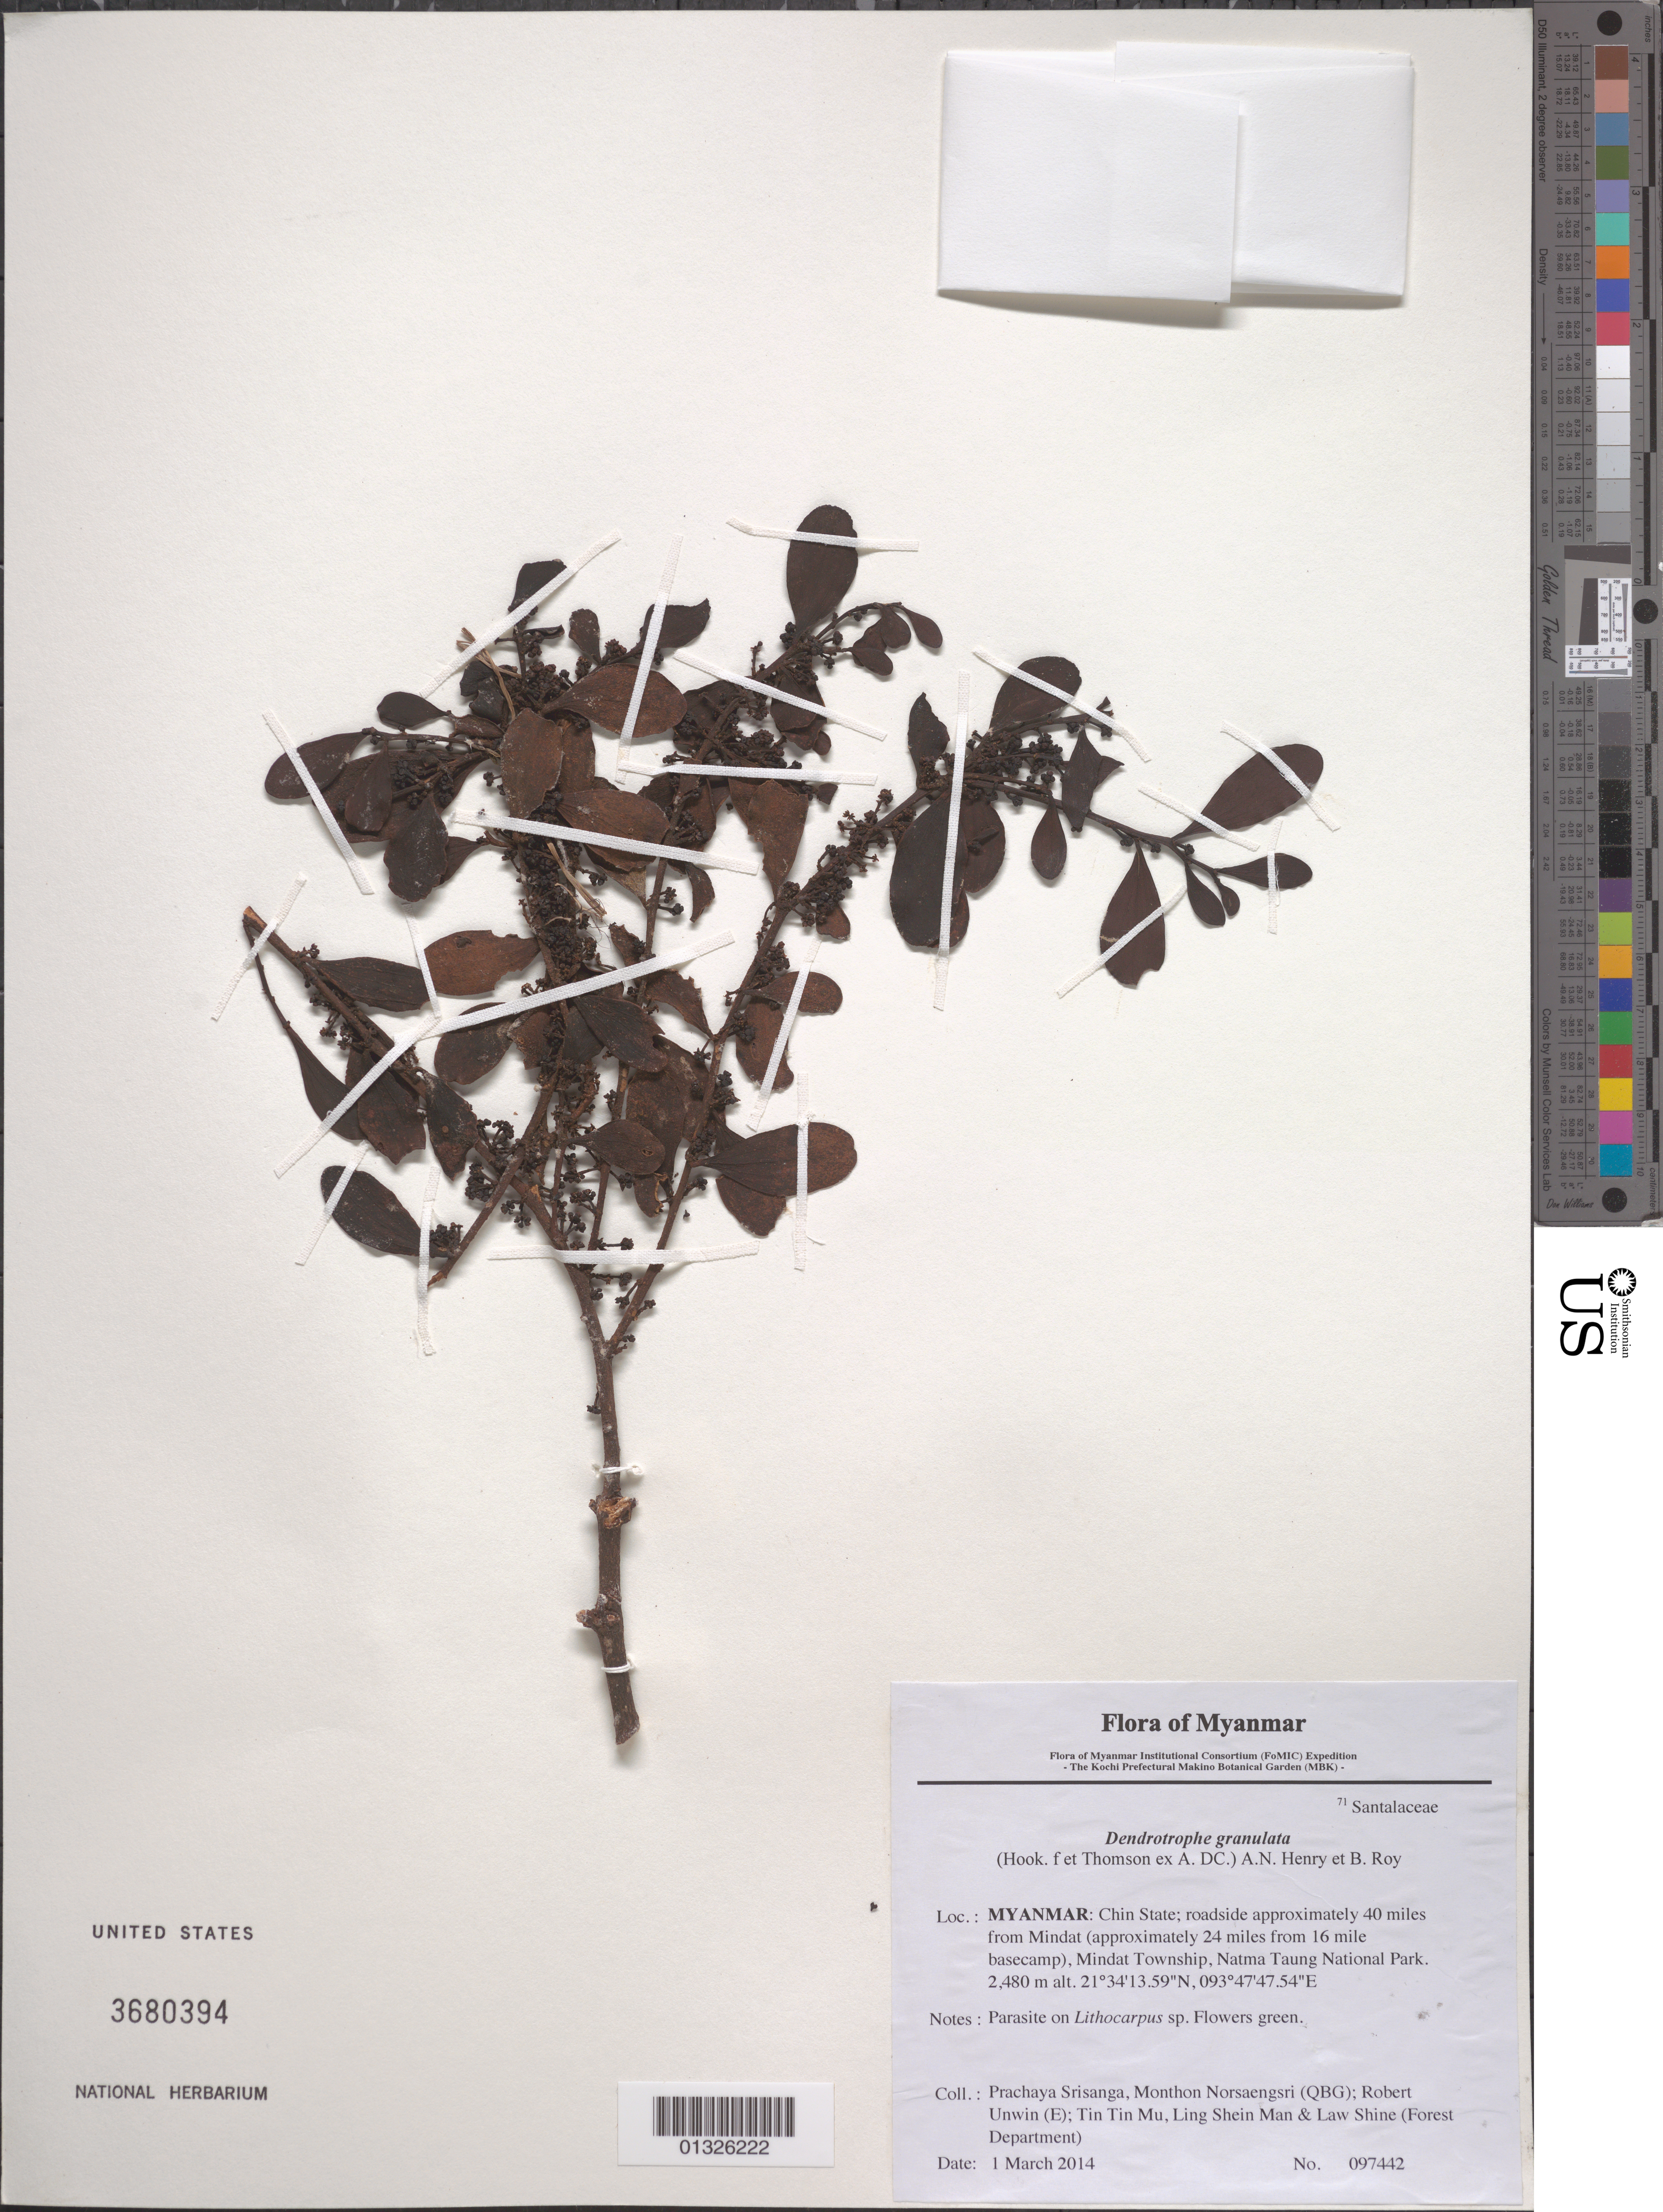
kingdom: Plantae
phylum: Tracheophyta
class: Magnoliopsida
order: Santalales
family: Amphorogynaceae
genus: Dendrotrophe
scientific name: Dendrotrophe granulata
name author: (Hook. f. & P.H. Thomson ex A. DC.) A. N. Henry & B. Roy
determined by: Fujikawa, Kazumi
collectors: P. Srisanga, M. Norsaengsri, R. Unwin, Tin Tin Mu, Ling Shein Man & L. Shine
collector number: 97442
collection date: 2014-03-01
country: Myanmar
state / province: Chin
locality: Roadside approximately 40 miles from Mindat (approximately 24 miles from 16 mile basecamp), Mindat Township, Natma Taung National Park.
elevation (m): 2480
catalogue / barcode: US 3680394